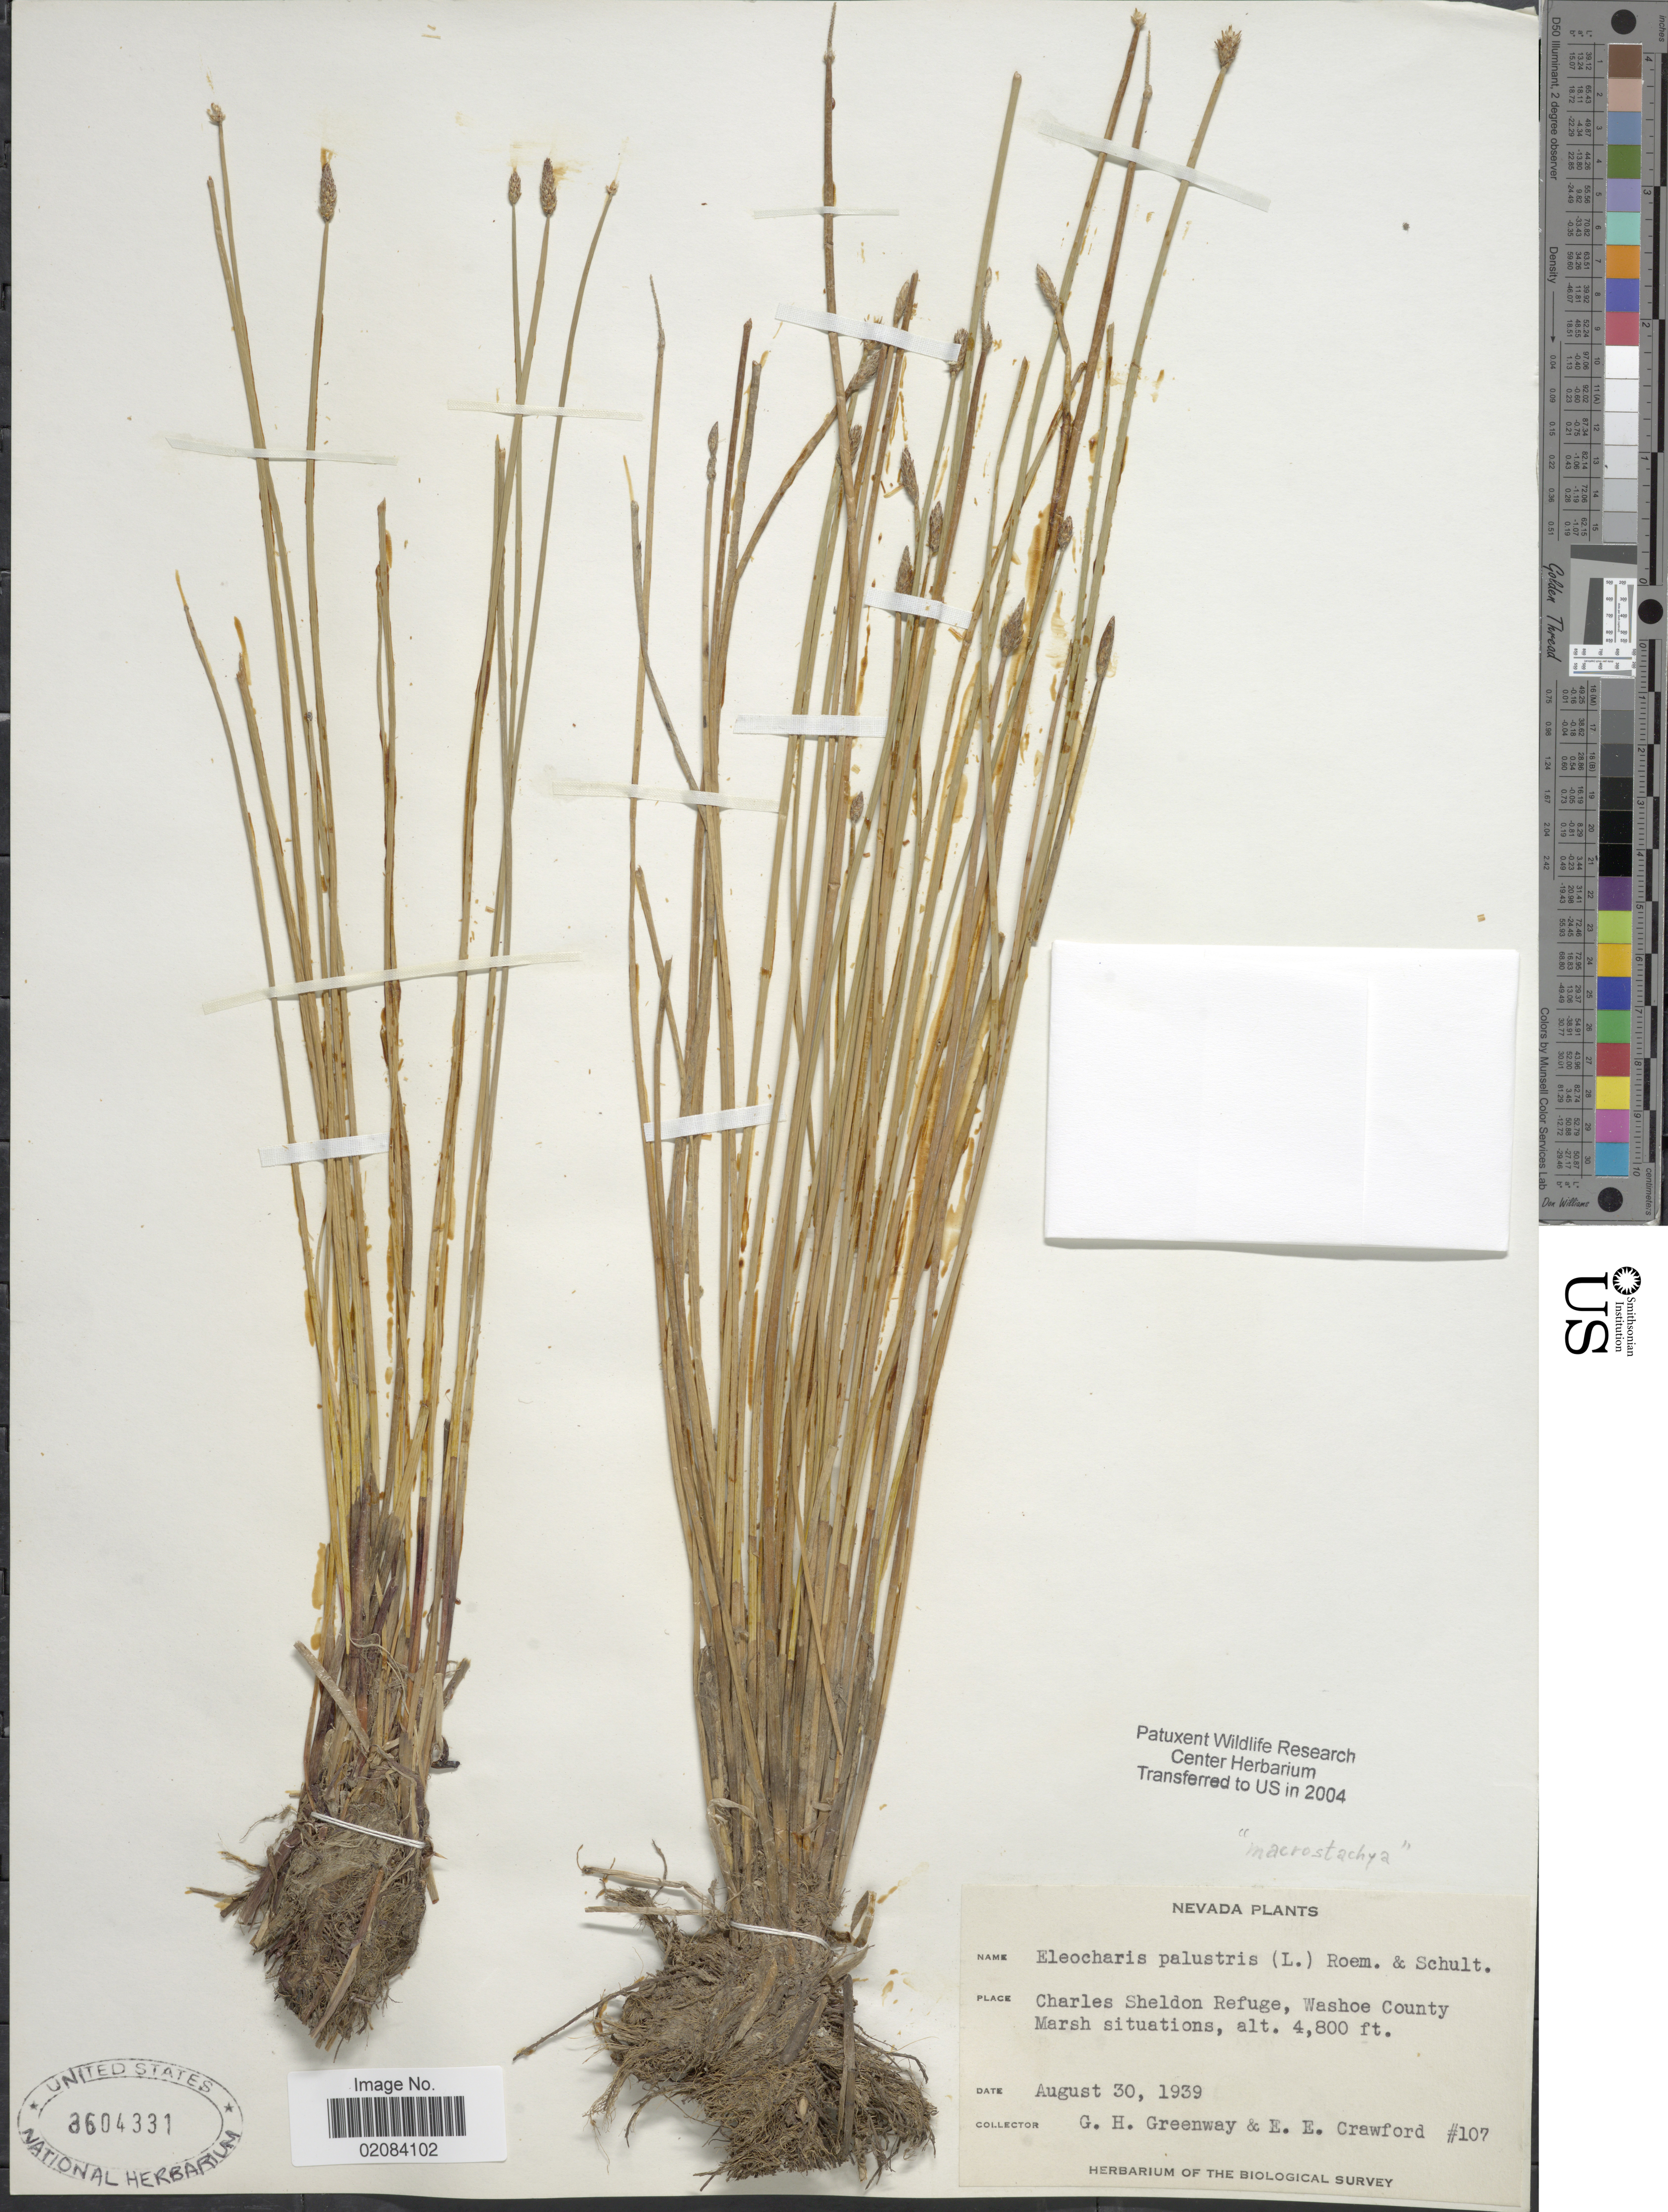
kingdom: Plantae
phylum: Tracheophyta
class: Liliopsida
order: Poales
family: Cyperaceae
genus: Eleocharis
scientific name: Eleocharis palustris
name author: (L.) Roem. & Schult.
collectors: G. Greenway & E. Crawford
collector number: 107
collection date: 1939-08-30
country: United States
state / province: Nevada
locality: Nevada, Charles Sheldon Refuge, Washoe County marsh situations.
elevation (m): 1463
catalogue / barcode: US 3604331